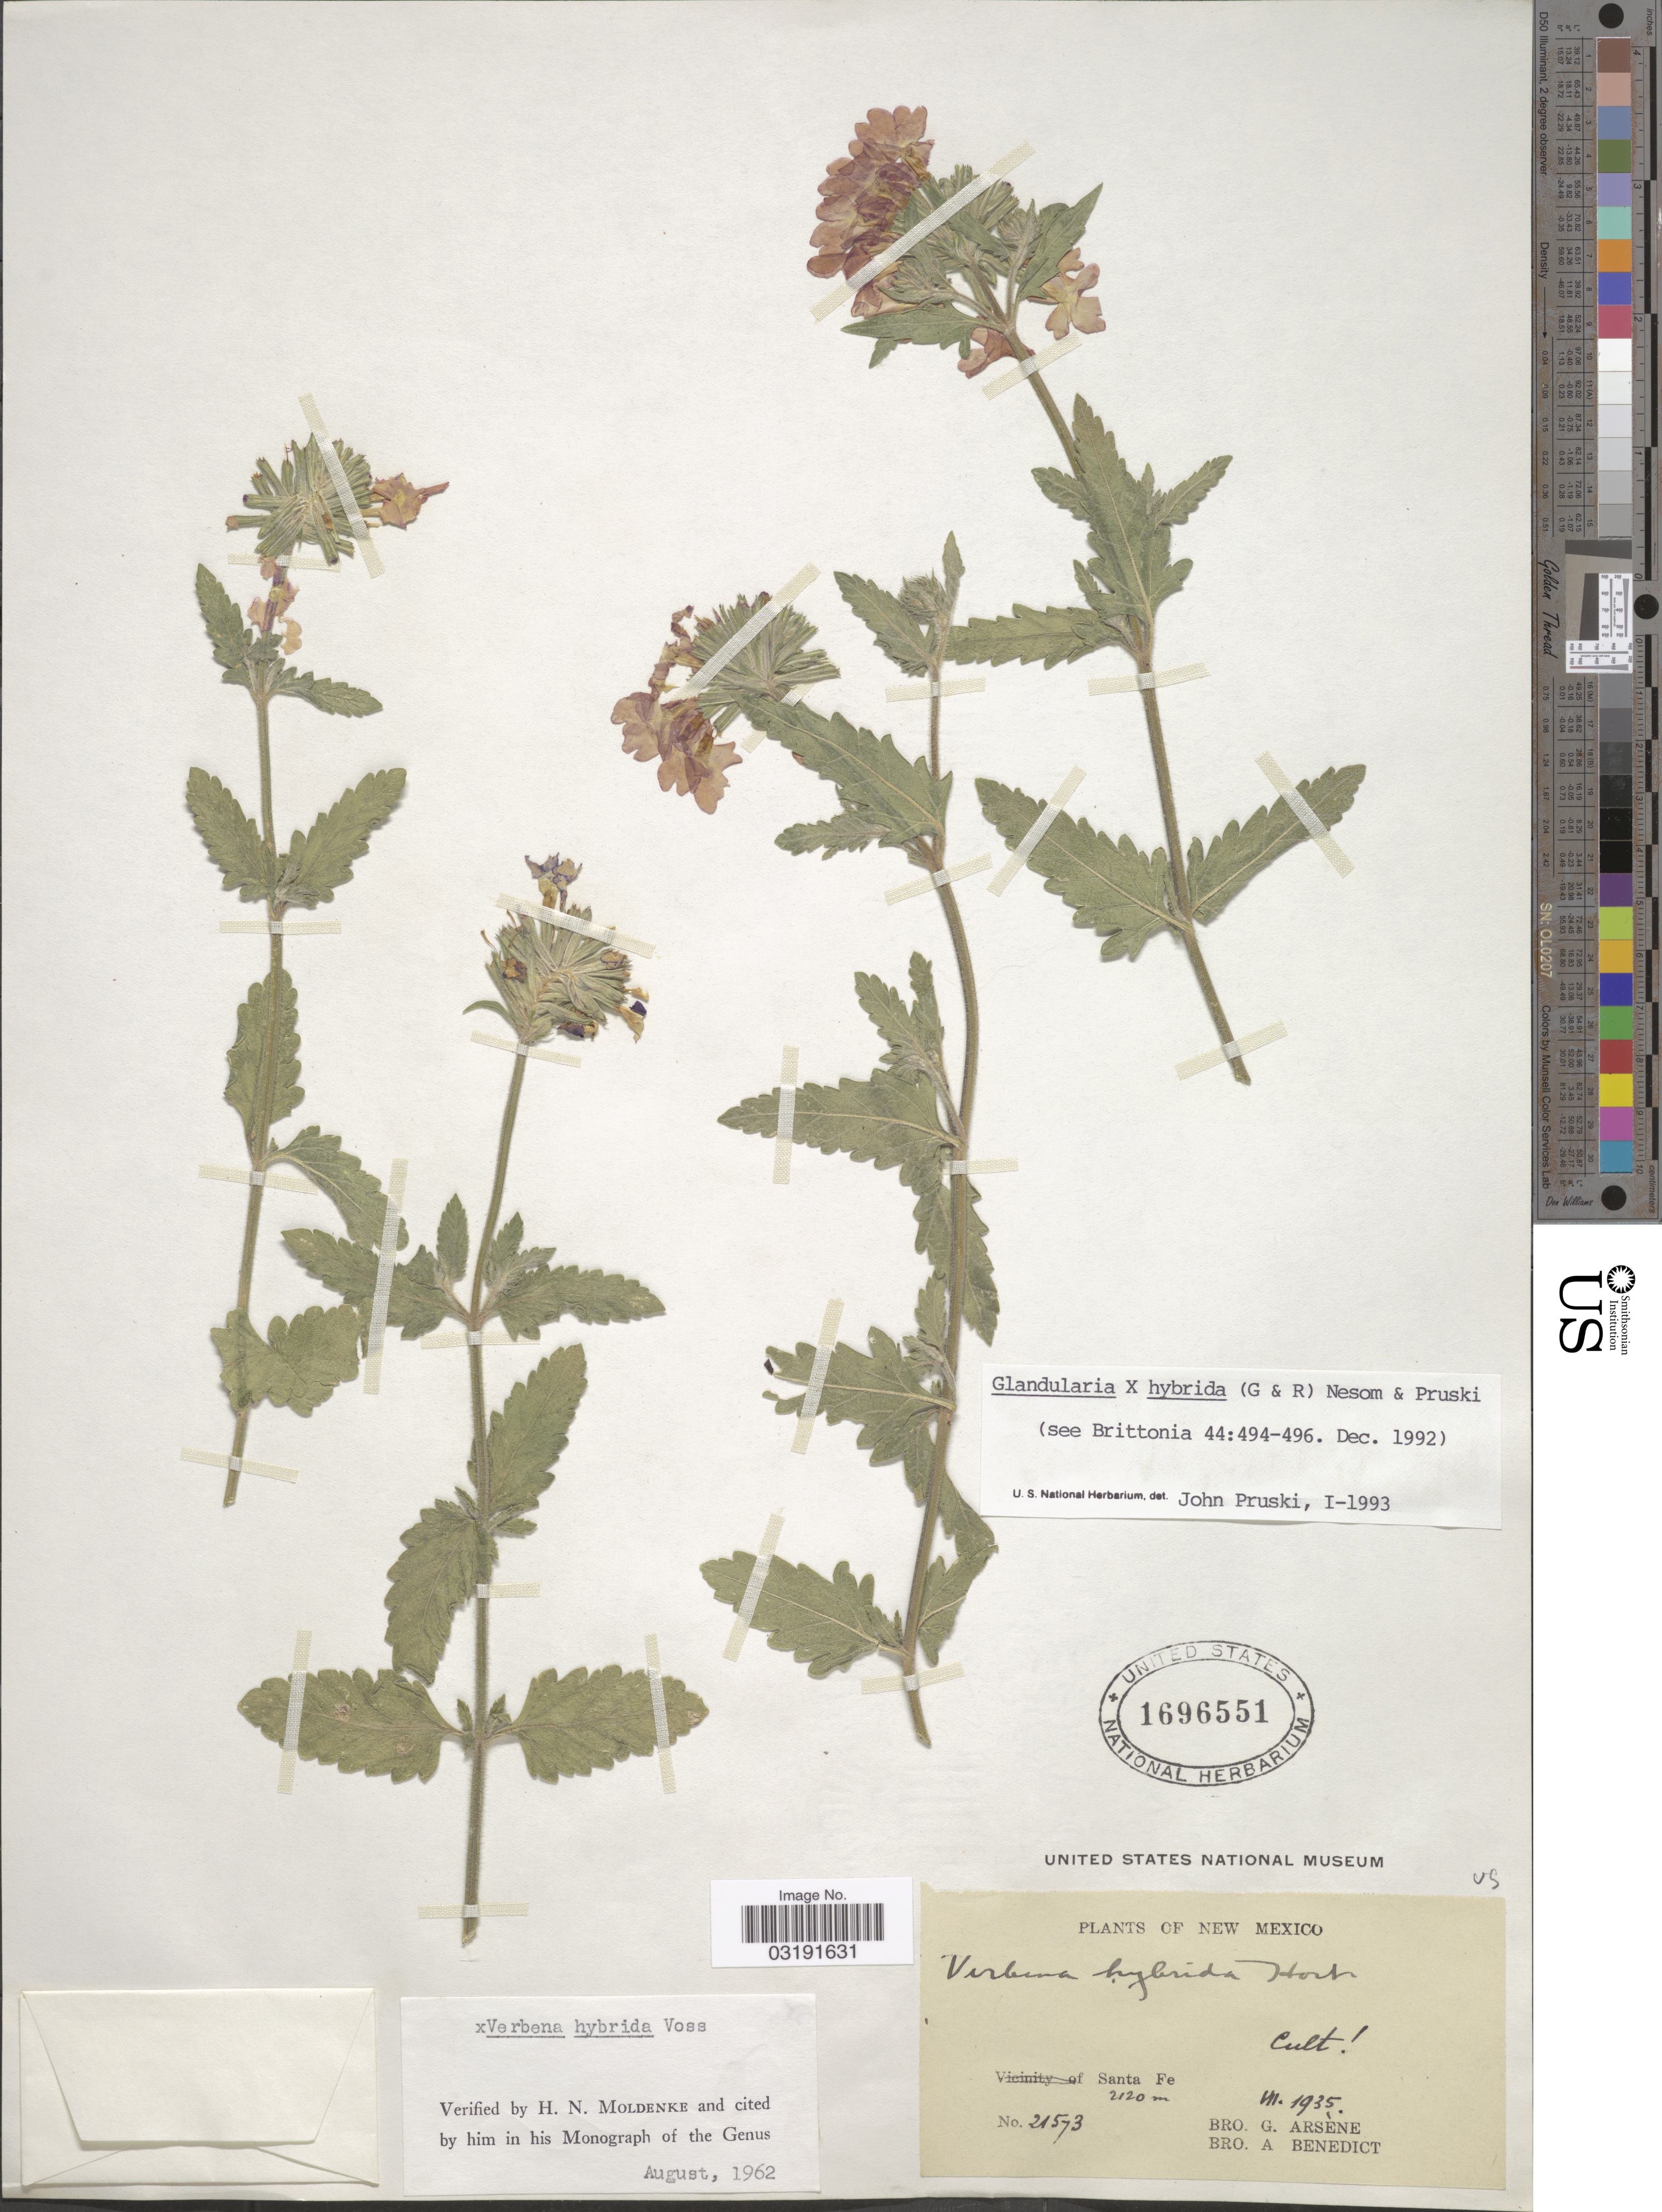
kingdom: Plantae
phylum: Tracheophyta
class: Magnoliopsida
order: Lamiales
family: Verbenaceae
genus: Verbena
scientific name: Verbena hybrida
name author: Groenland & Rümpler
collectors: Bro. G. Arsène & Bro. A. Benedict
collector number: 21573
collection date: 1935-07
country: United States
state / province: New Mexico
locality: Santa Fe.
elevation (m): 2120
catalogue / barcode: US 1696551